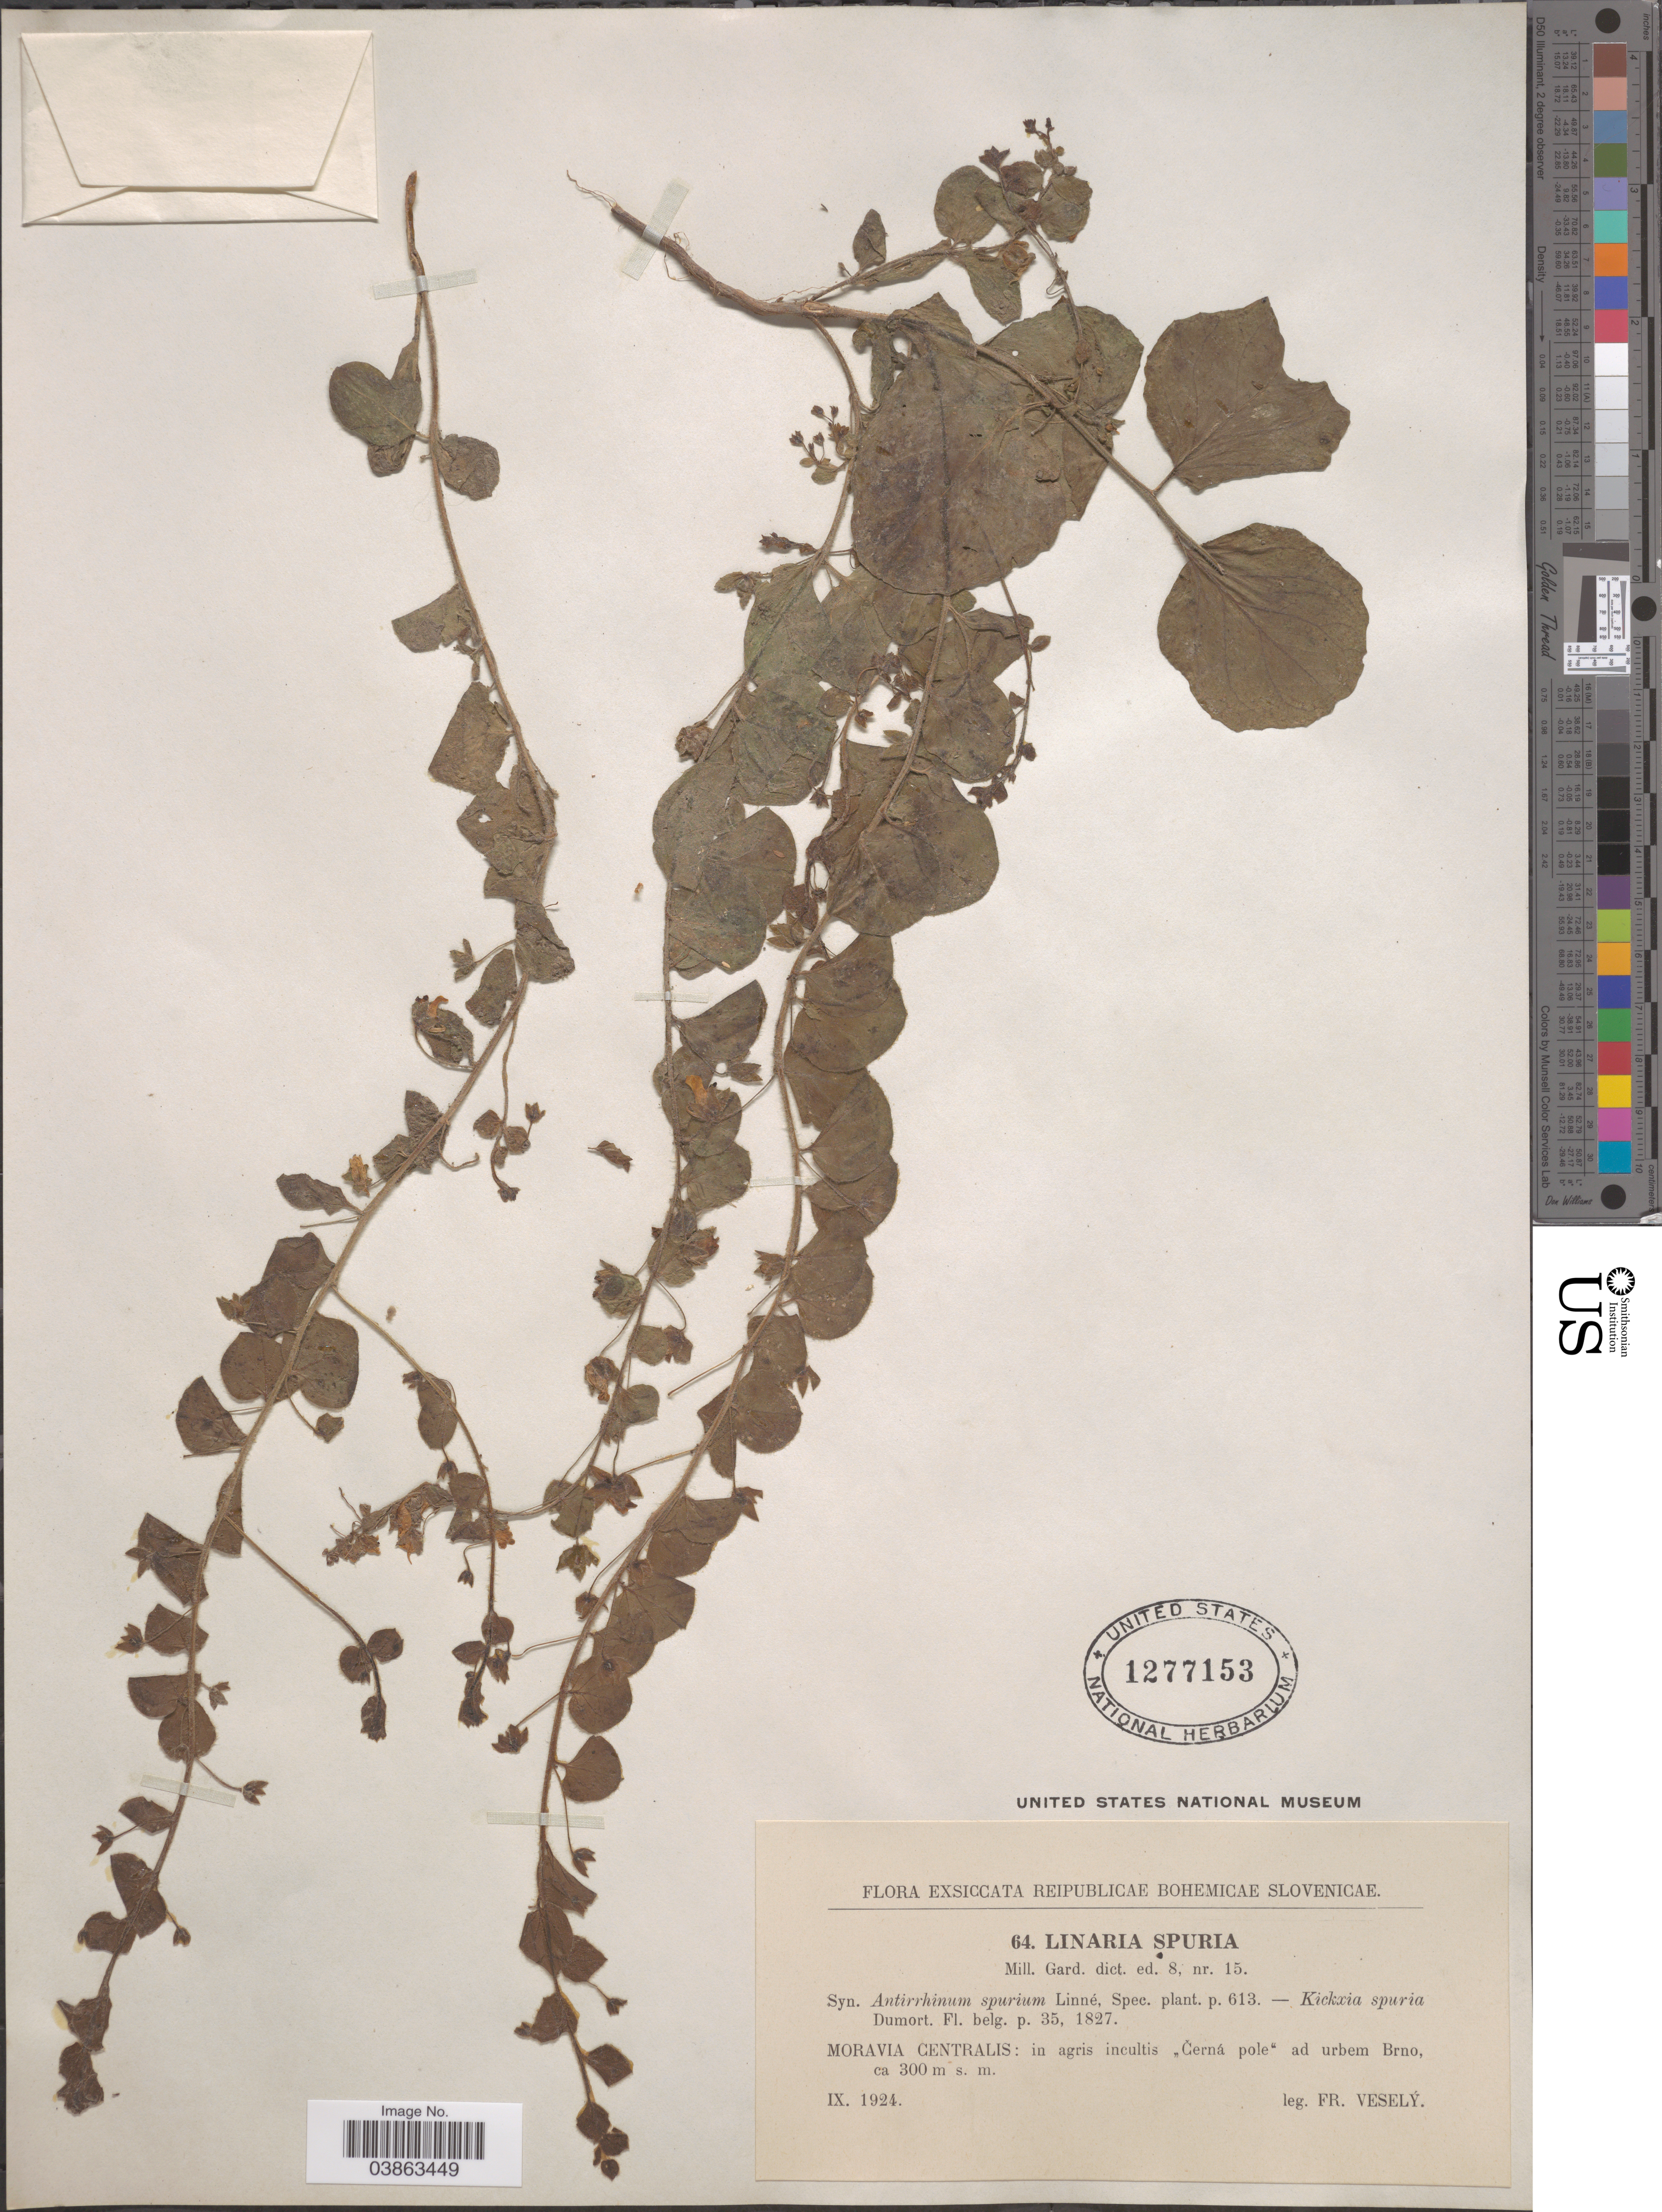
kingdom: Plantae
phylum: Tracheophyta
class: Magnoliopsida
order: Lamiales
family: Plantaginaceae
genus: Linaria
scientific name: Linaria spuria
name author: Mill.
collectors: Vesely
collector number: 64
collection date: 1924-09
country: Czechia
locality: Moravia Centralis: in agris incultis ,,Cerná pole' ad urbem Brno.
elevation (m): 300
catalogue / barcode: US 1277153